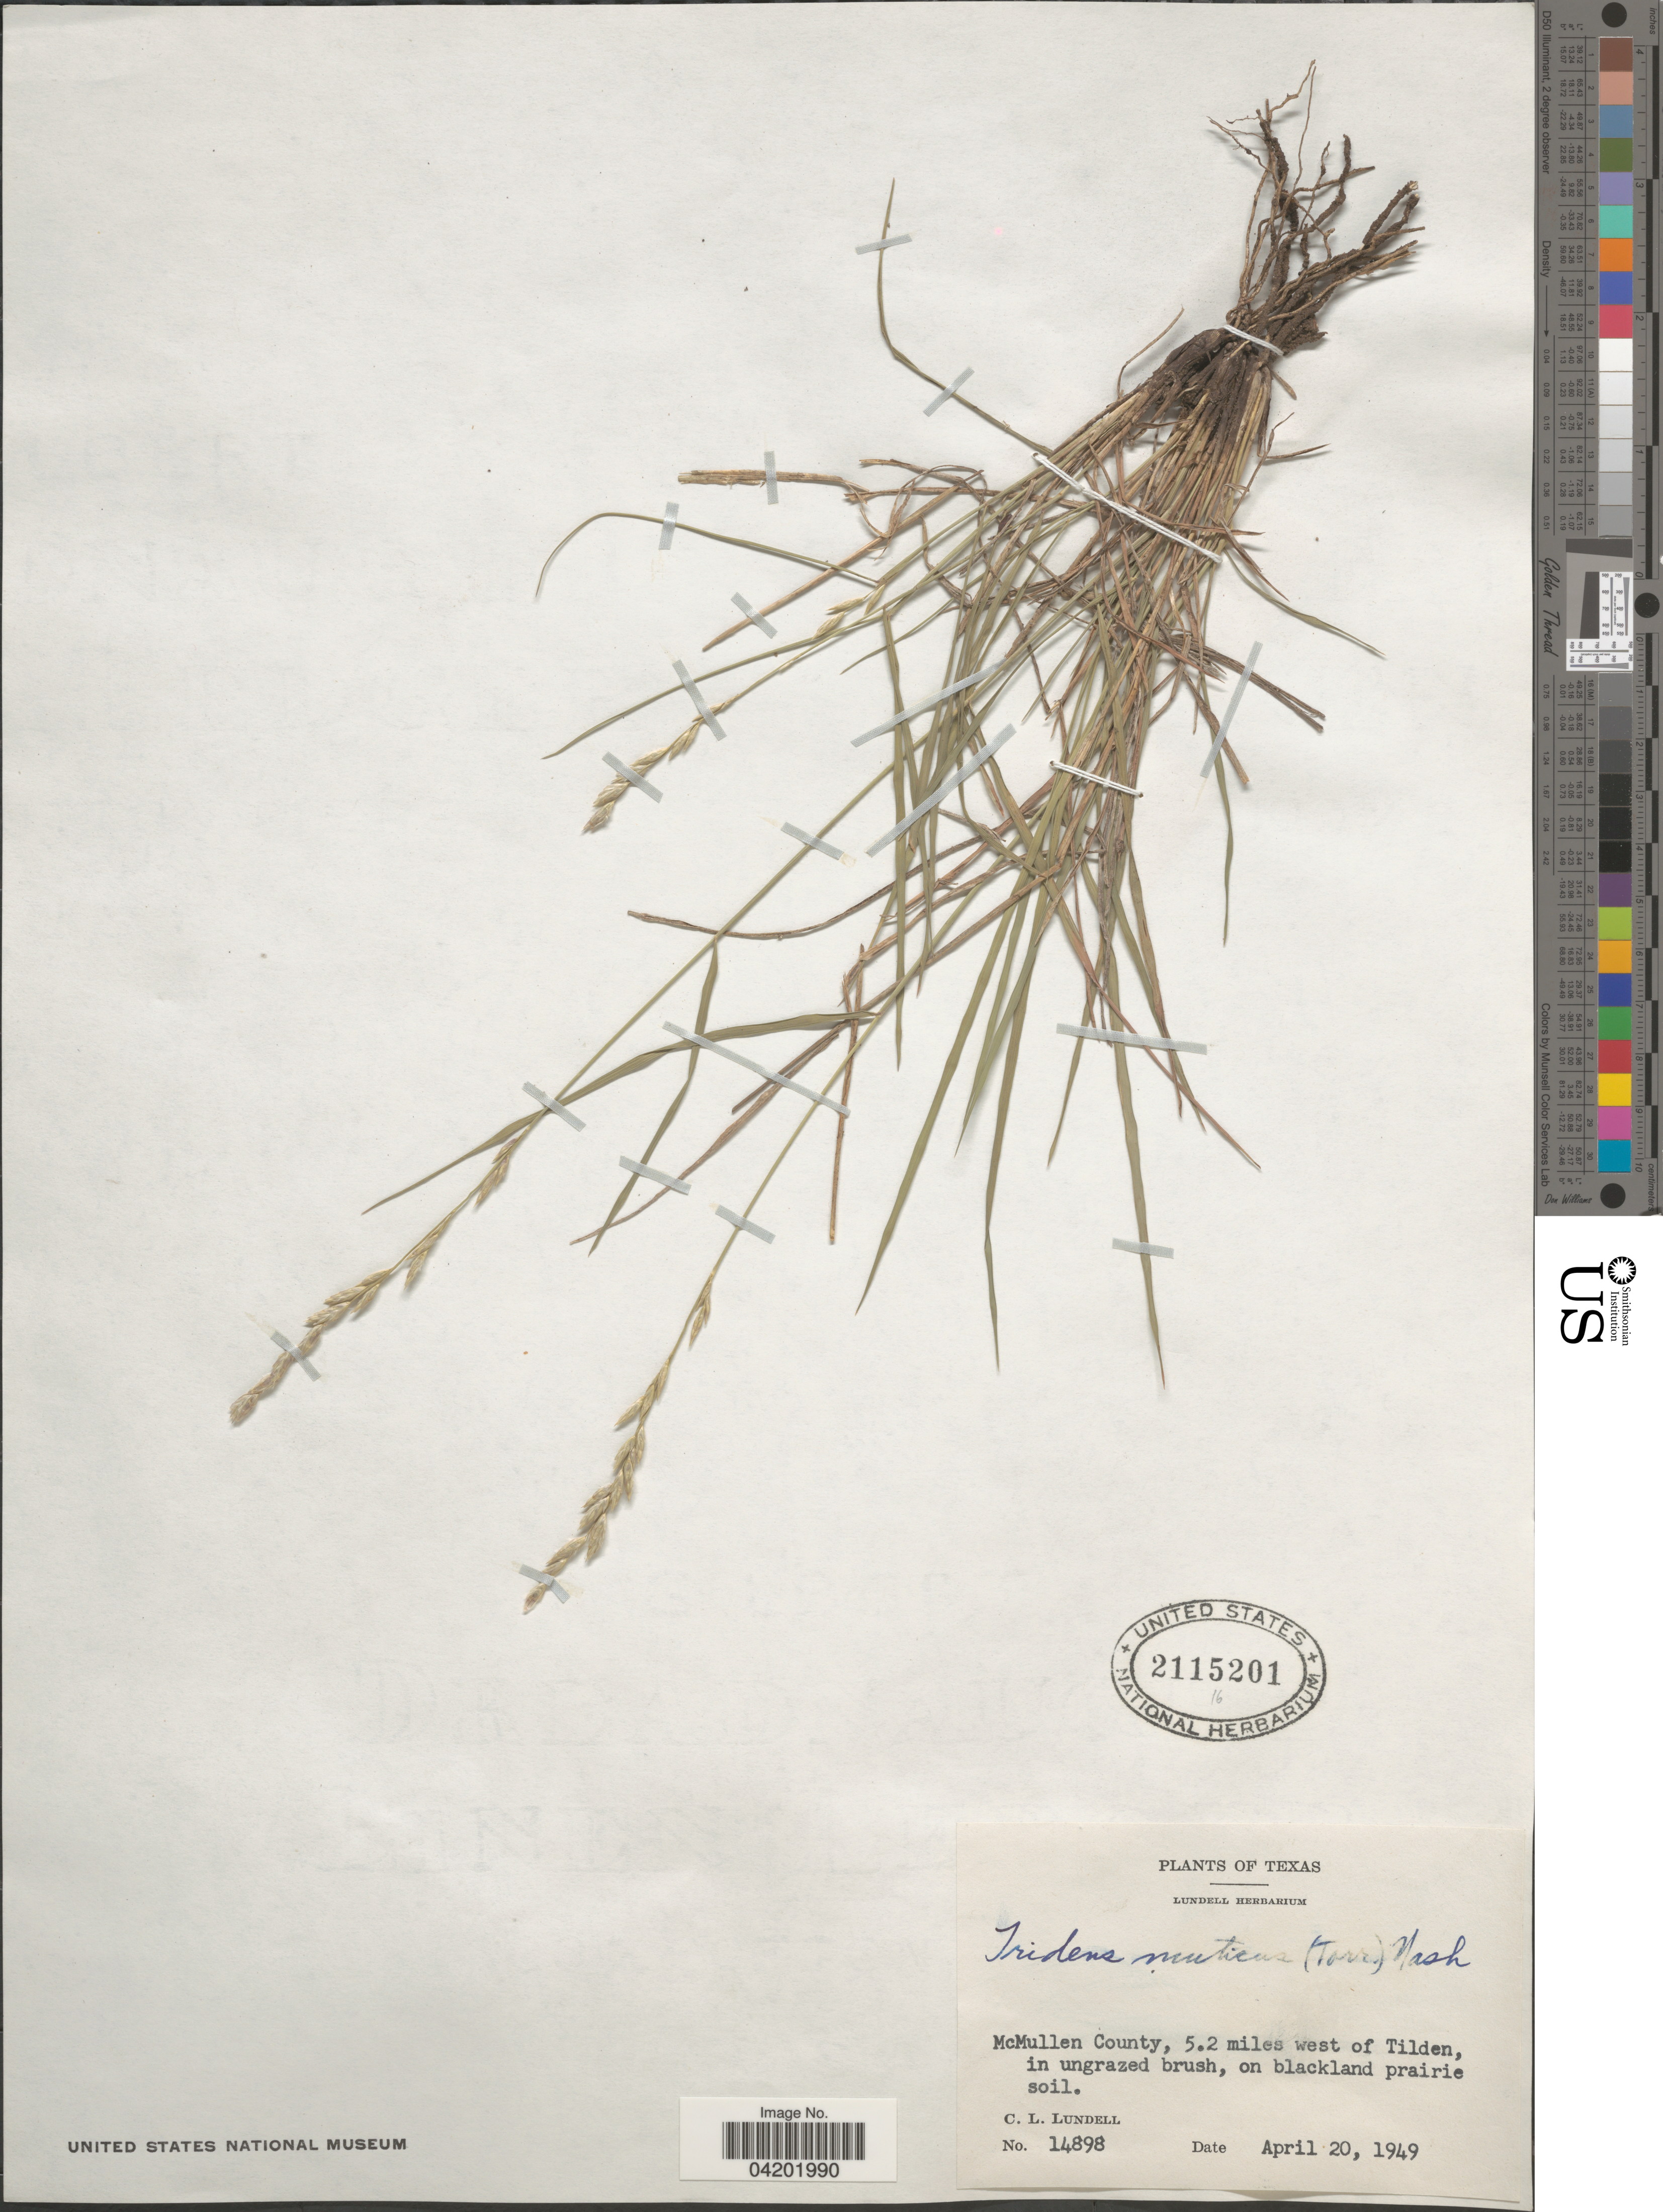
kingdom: Plantae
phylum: Tracheophyta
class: Liliopsida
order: Poales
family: Poaceae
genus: Tridentopsis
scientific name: Tridentopsis mutica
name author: (Torr.) P.M. Peterson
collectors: C. L. Lundell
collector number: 14898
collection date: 1949-04-20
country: United States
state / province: Texas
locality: McMullen County, 5.2 miles west of Tilden.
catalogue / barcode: US 2115201